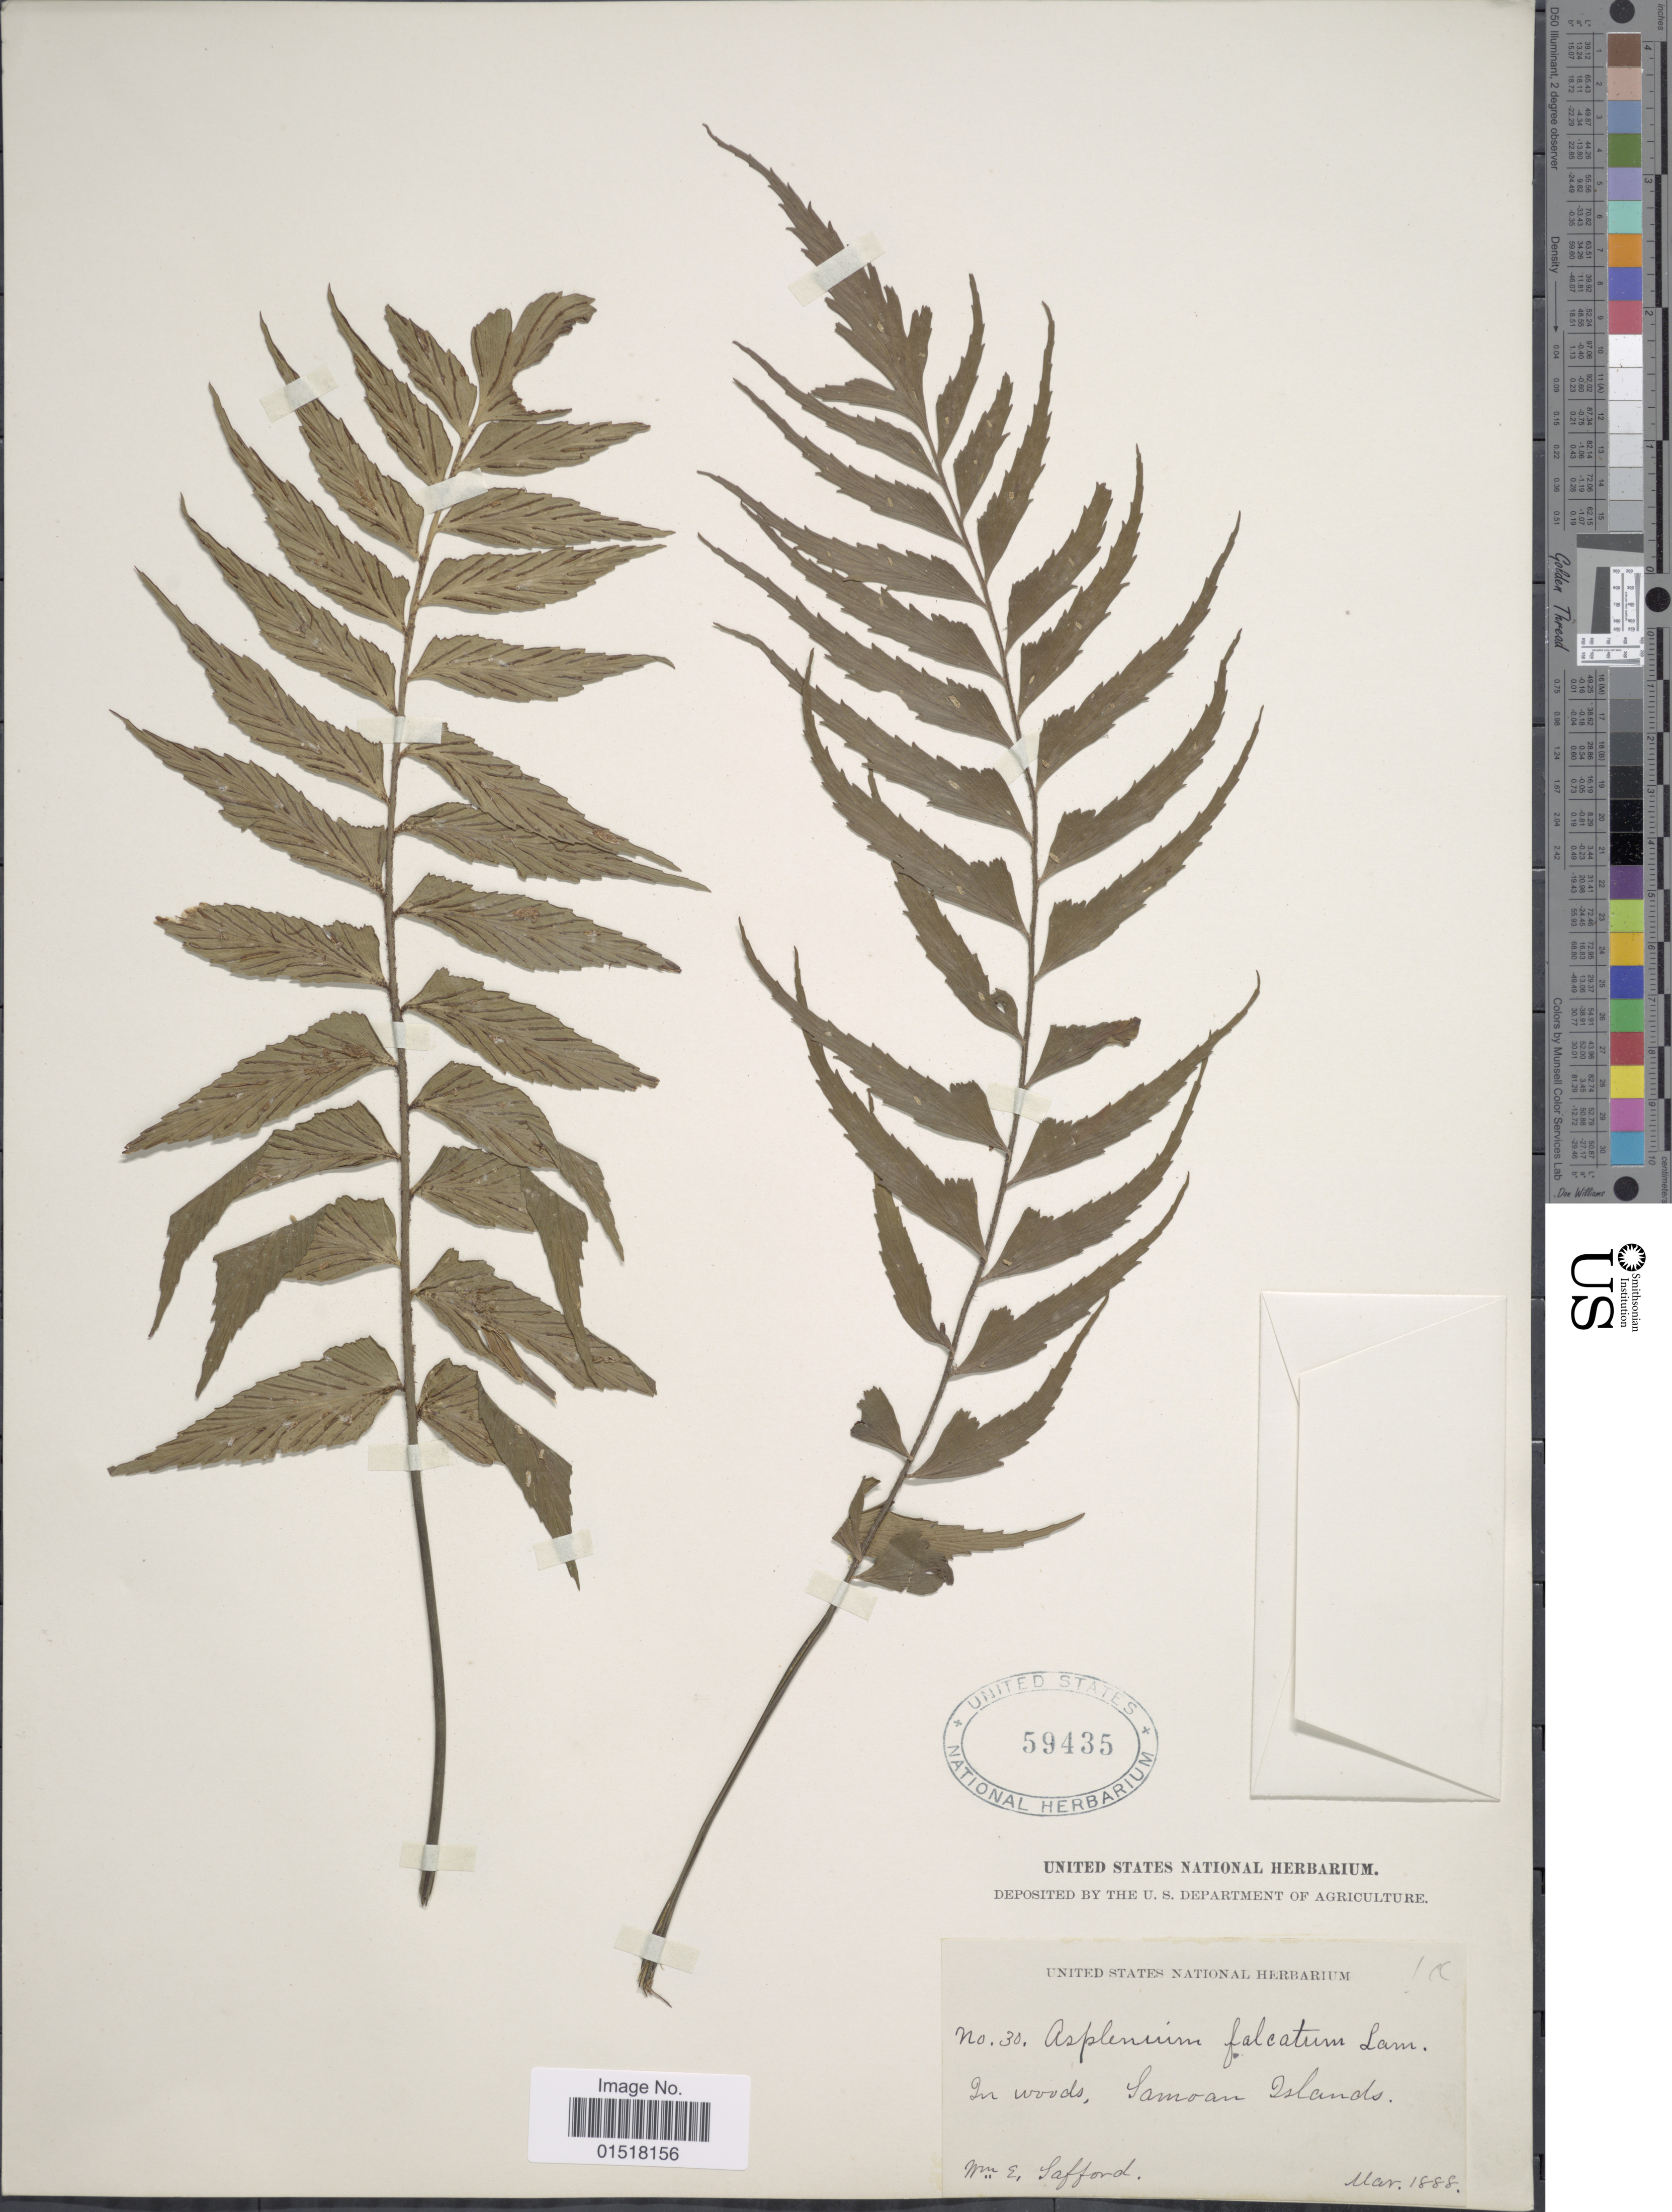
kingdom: Plantae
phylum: Tracheophyta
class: Polypodiopsida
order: Polypodiales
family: Aspleniaceae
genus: Asplenium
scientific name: Asplenium polyodon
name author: G. Forst.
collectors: W. E. Safford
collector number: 30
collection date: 1888-03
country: Samoa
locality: Samoan Islands.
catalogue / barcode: US 59435